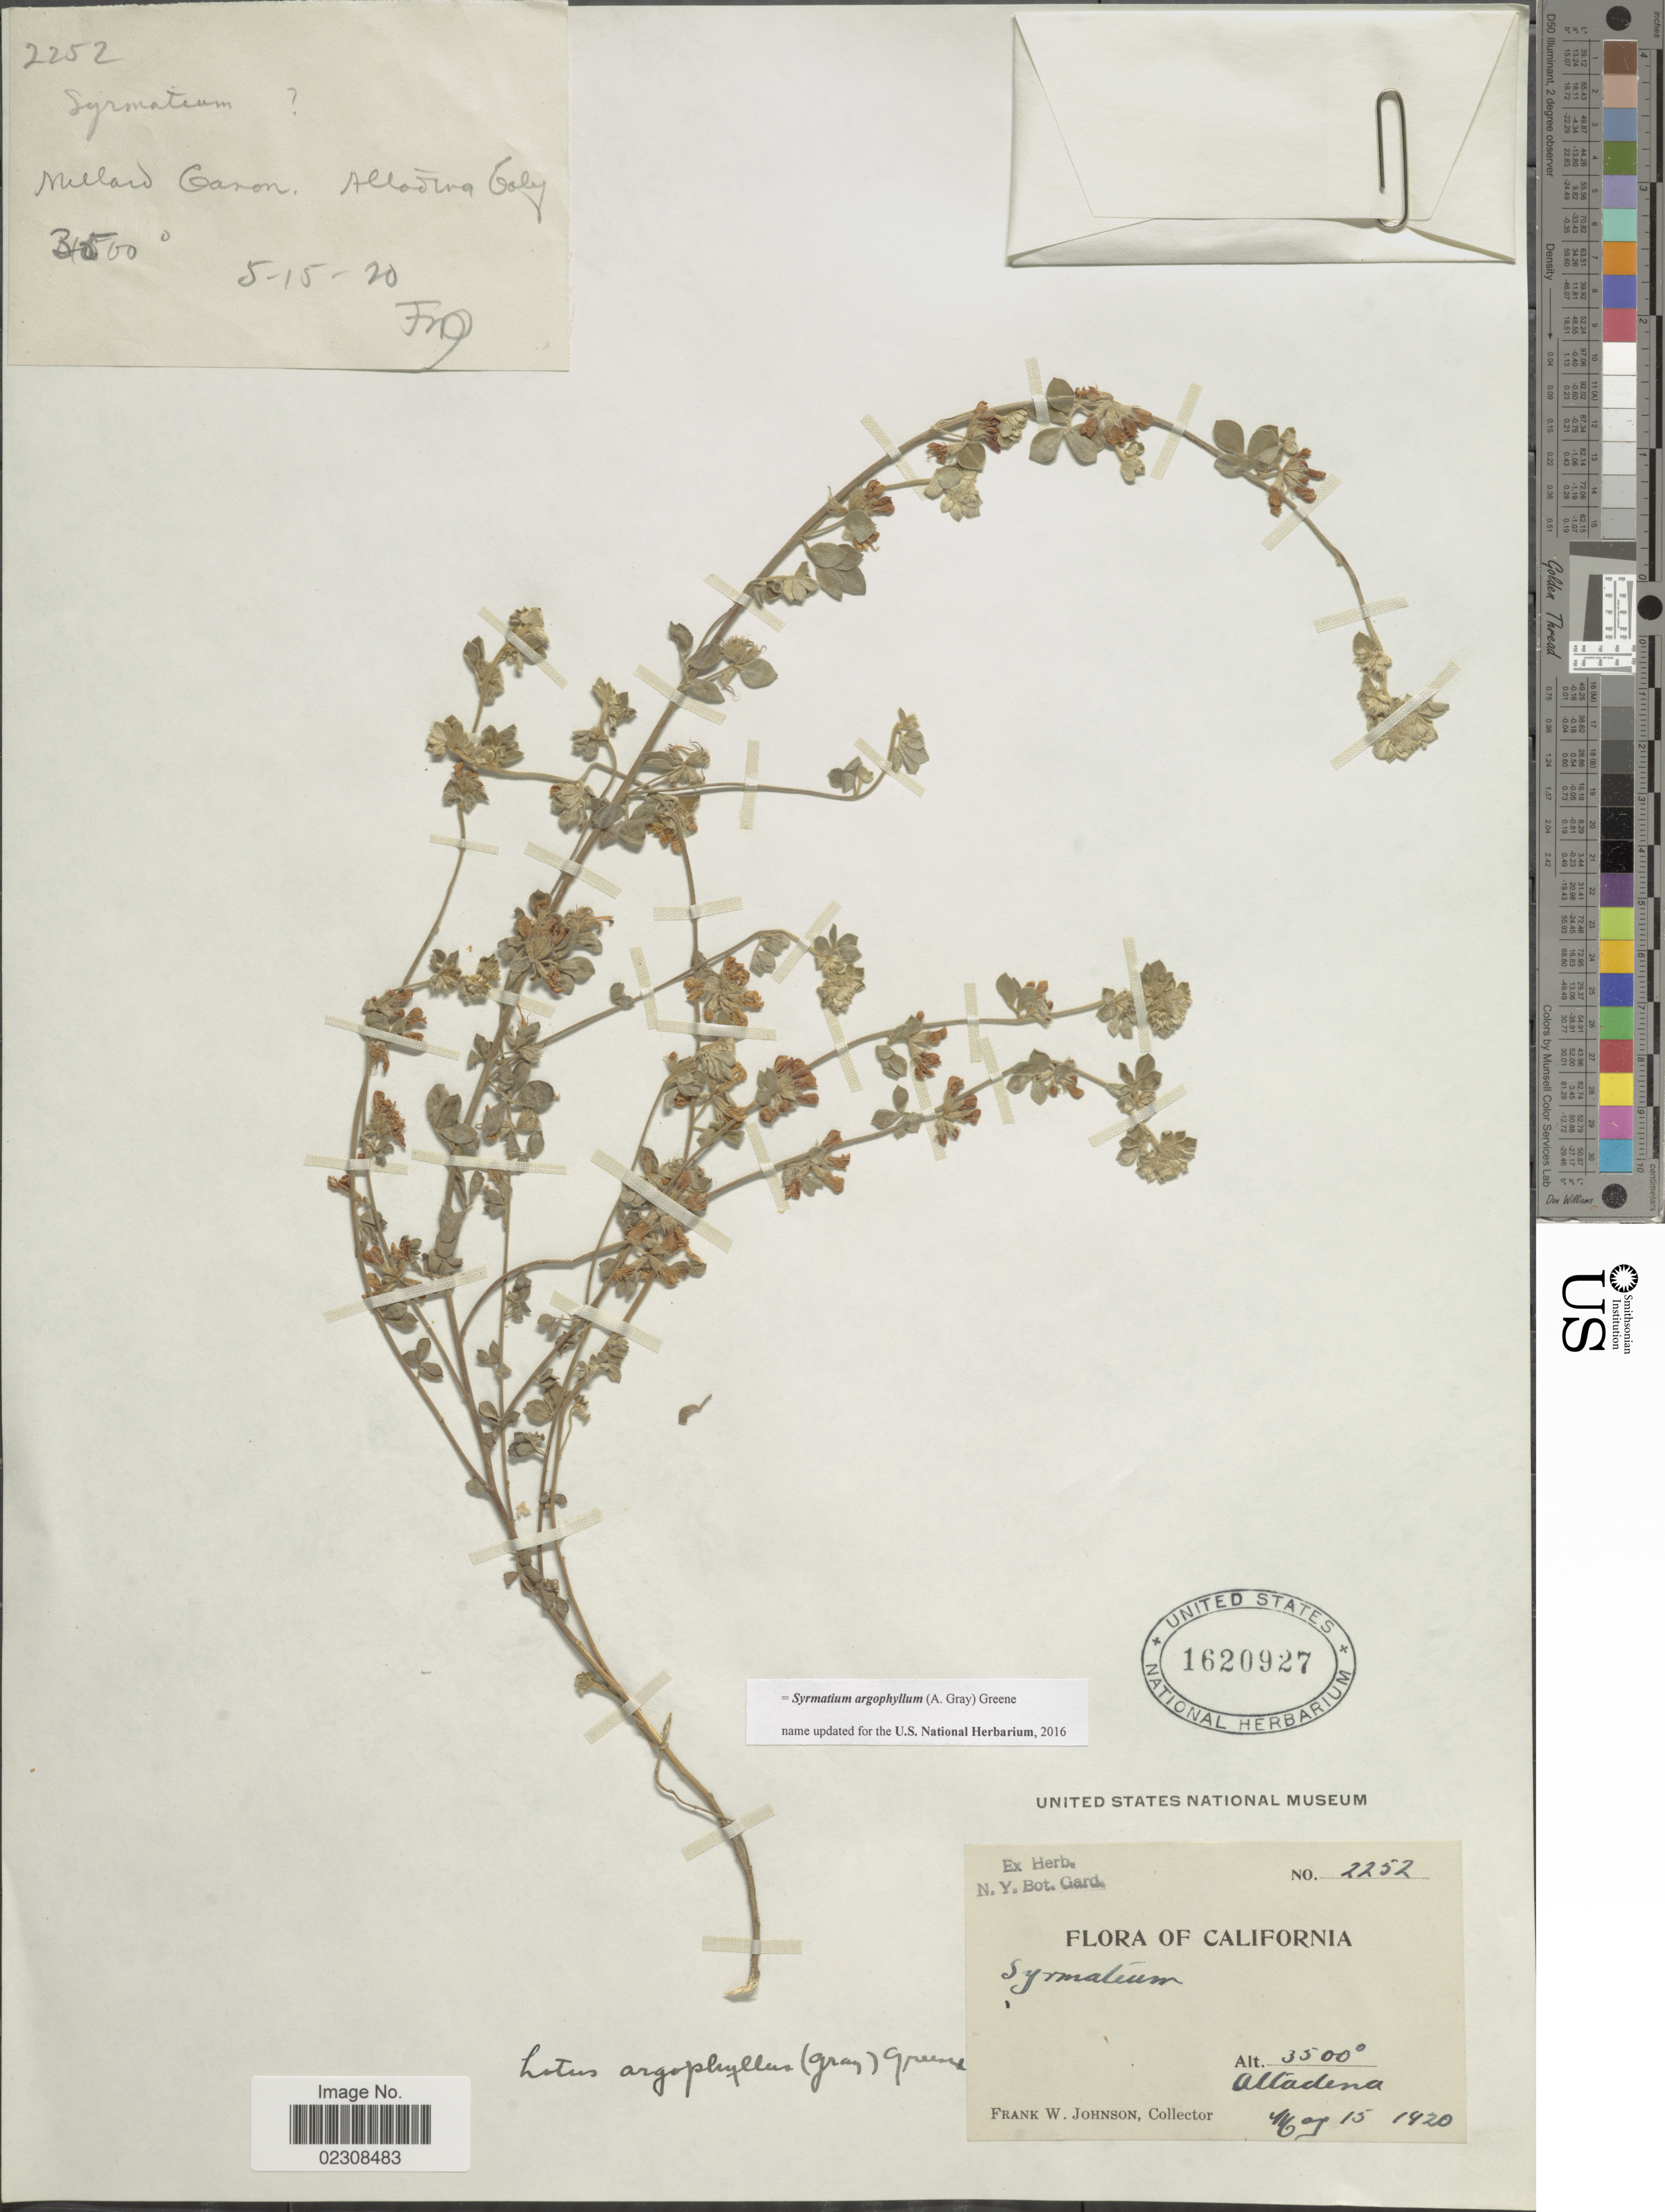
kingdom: Plantae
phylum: Tracheophyta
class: Magnoliopsida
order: Fabales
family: Fabaceae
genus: Syrmatium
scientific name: Syrmatium argophyllum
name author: (A. Gray) Greene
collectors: F. W. Johnson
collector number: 2252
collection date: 1920-05-15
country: United States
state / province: California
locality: Altadena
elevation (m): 1067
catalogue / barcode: US 1620927